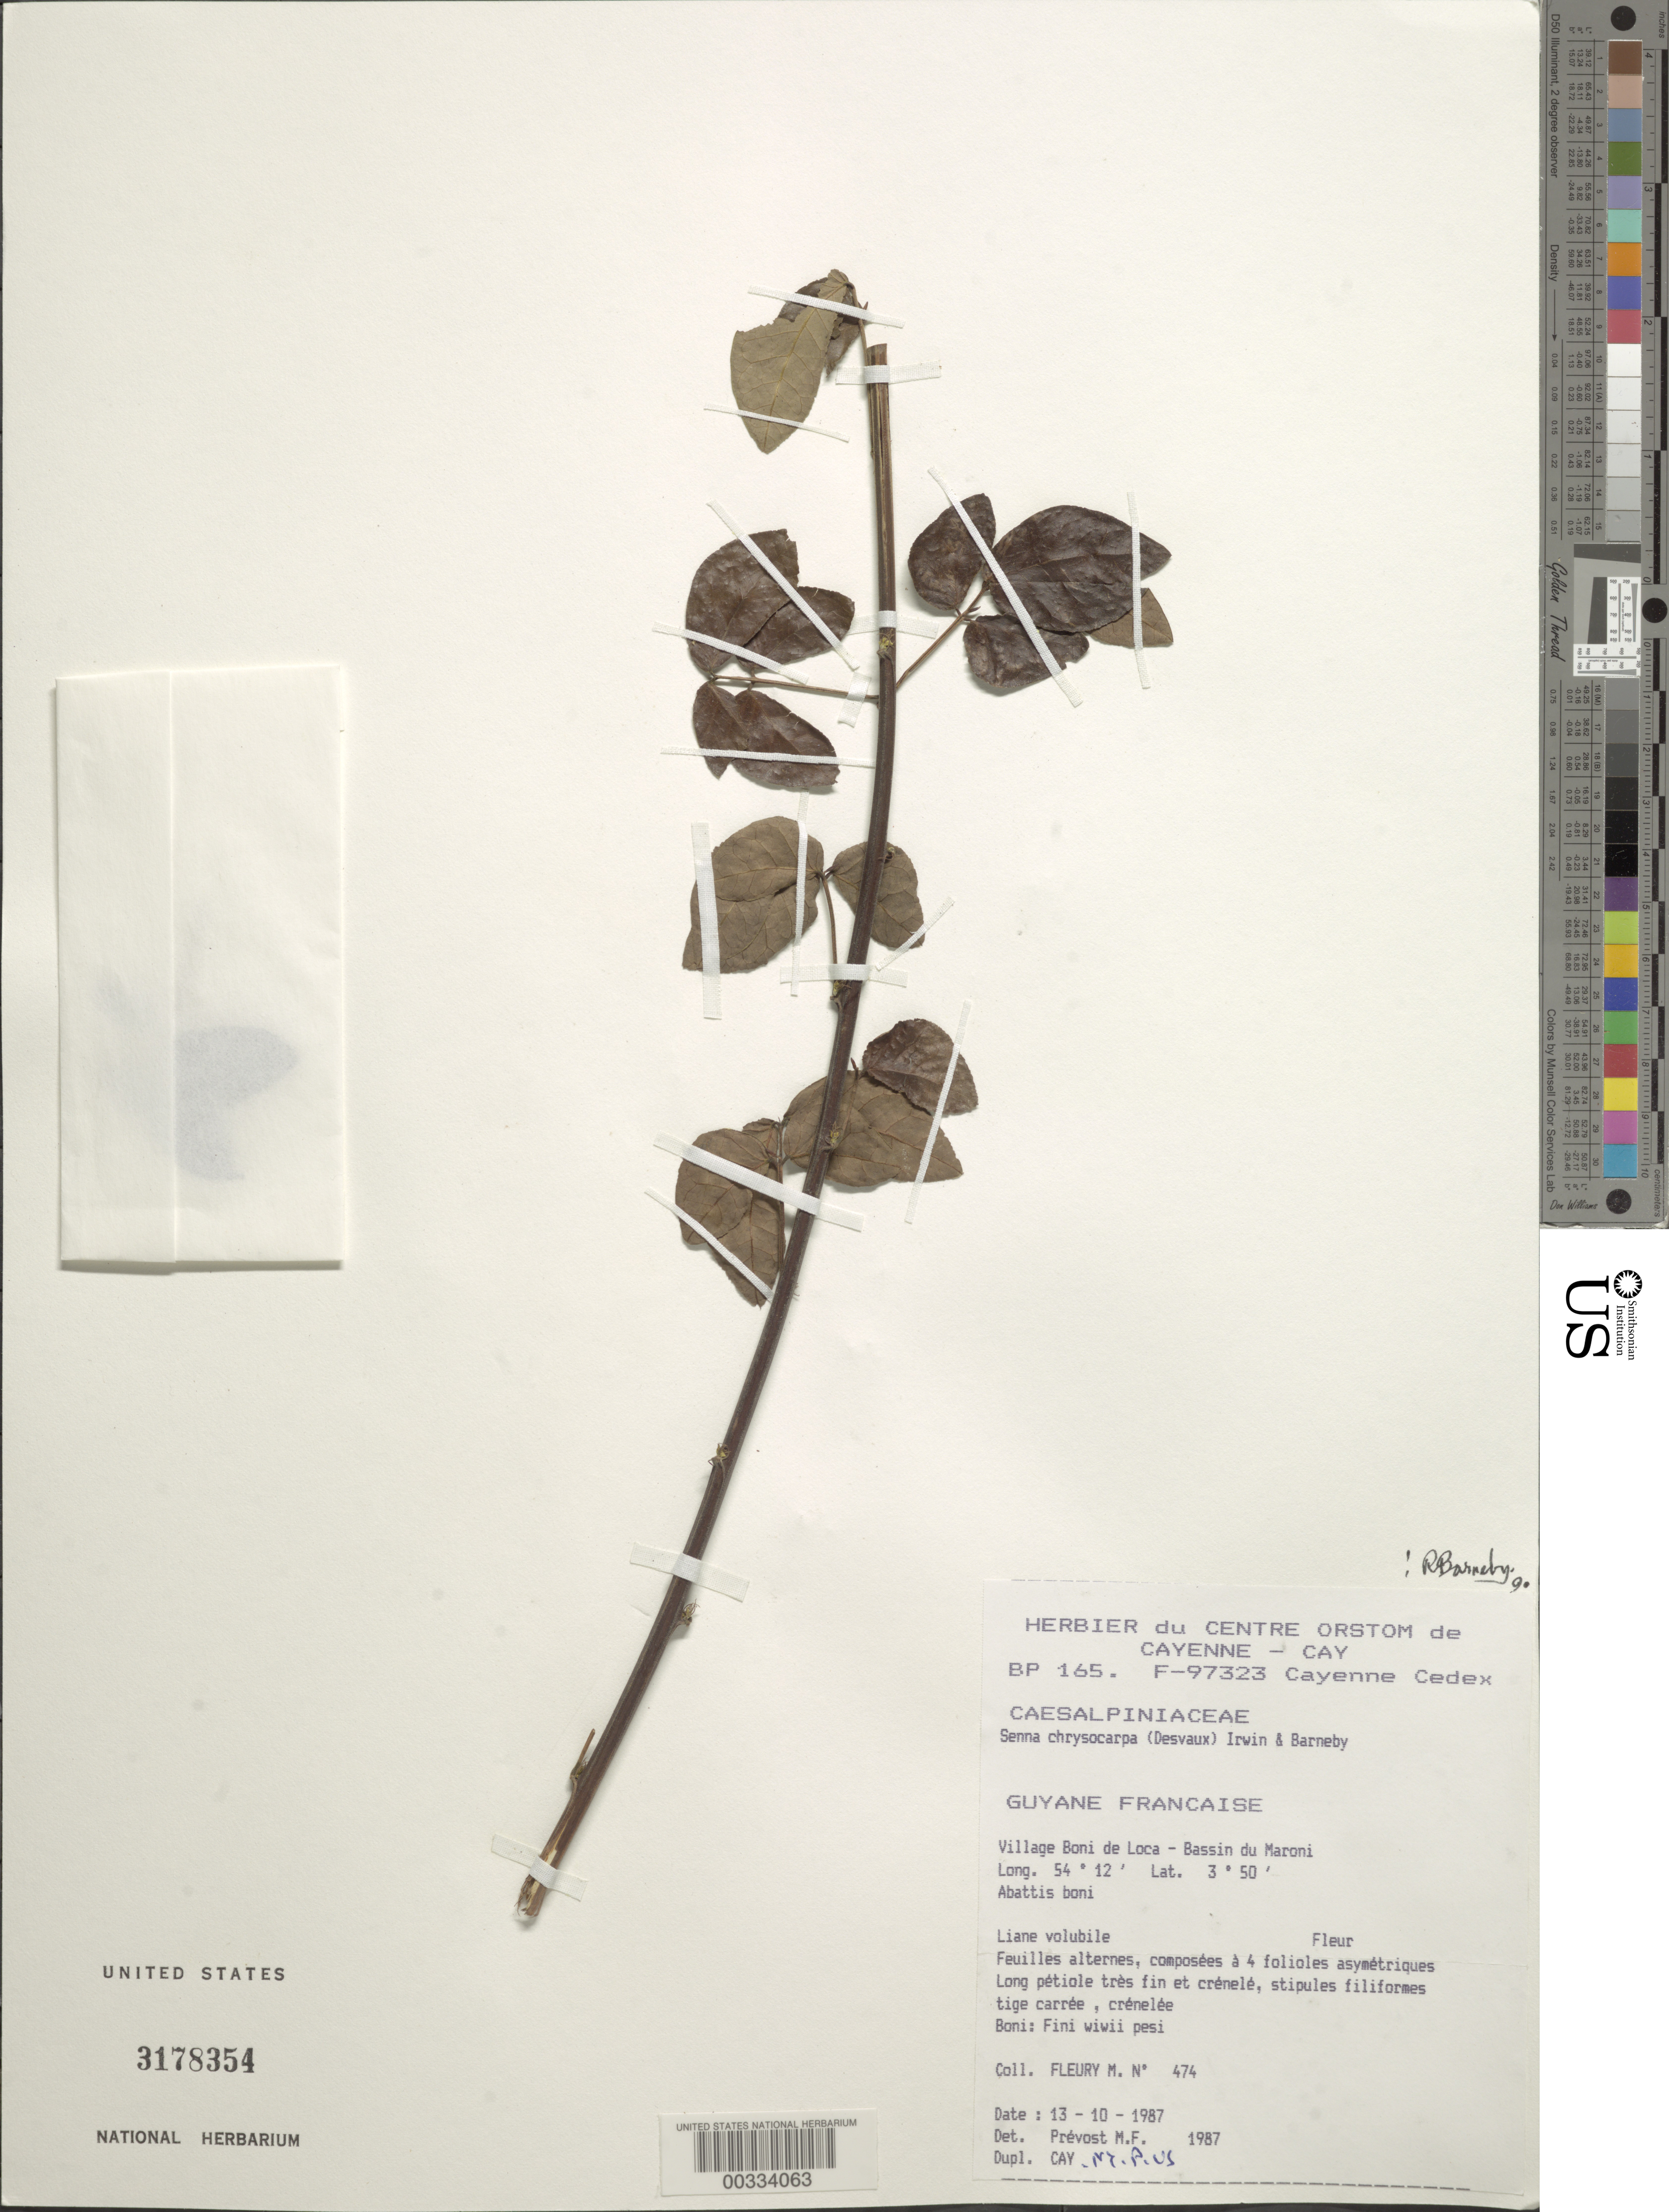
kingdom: Plantae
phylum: Tracheophyta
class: Magnoliopsida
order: Fabales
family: Fabaceae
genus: Senna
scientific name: Senna chrysocarpa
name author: (Desv.) H.S. Irwin & Barneby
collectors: M. Fleury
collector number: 474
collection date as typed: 13 Oct 1987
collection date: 1987-10-13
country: French Guiana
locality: Village boni de loca; basin of maroni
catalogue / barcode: US 3178354